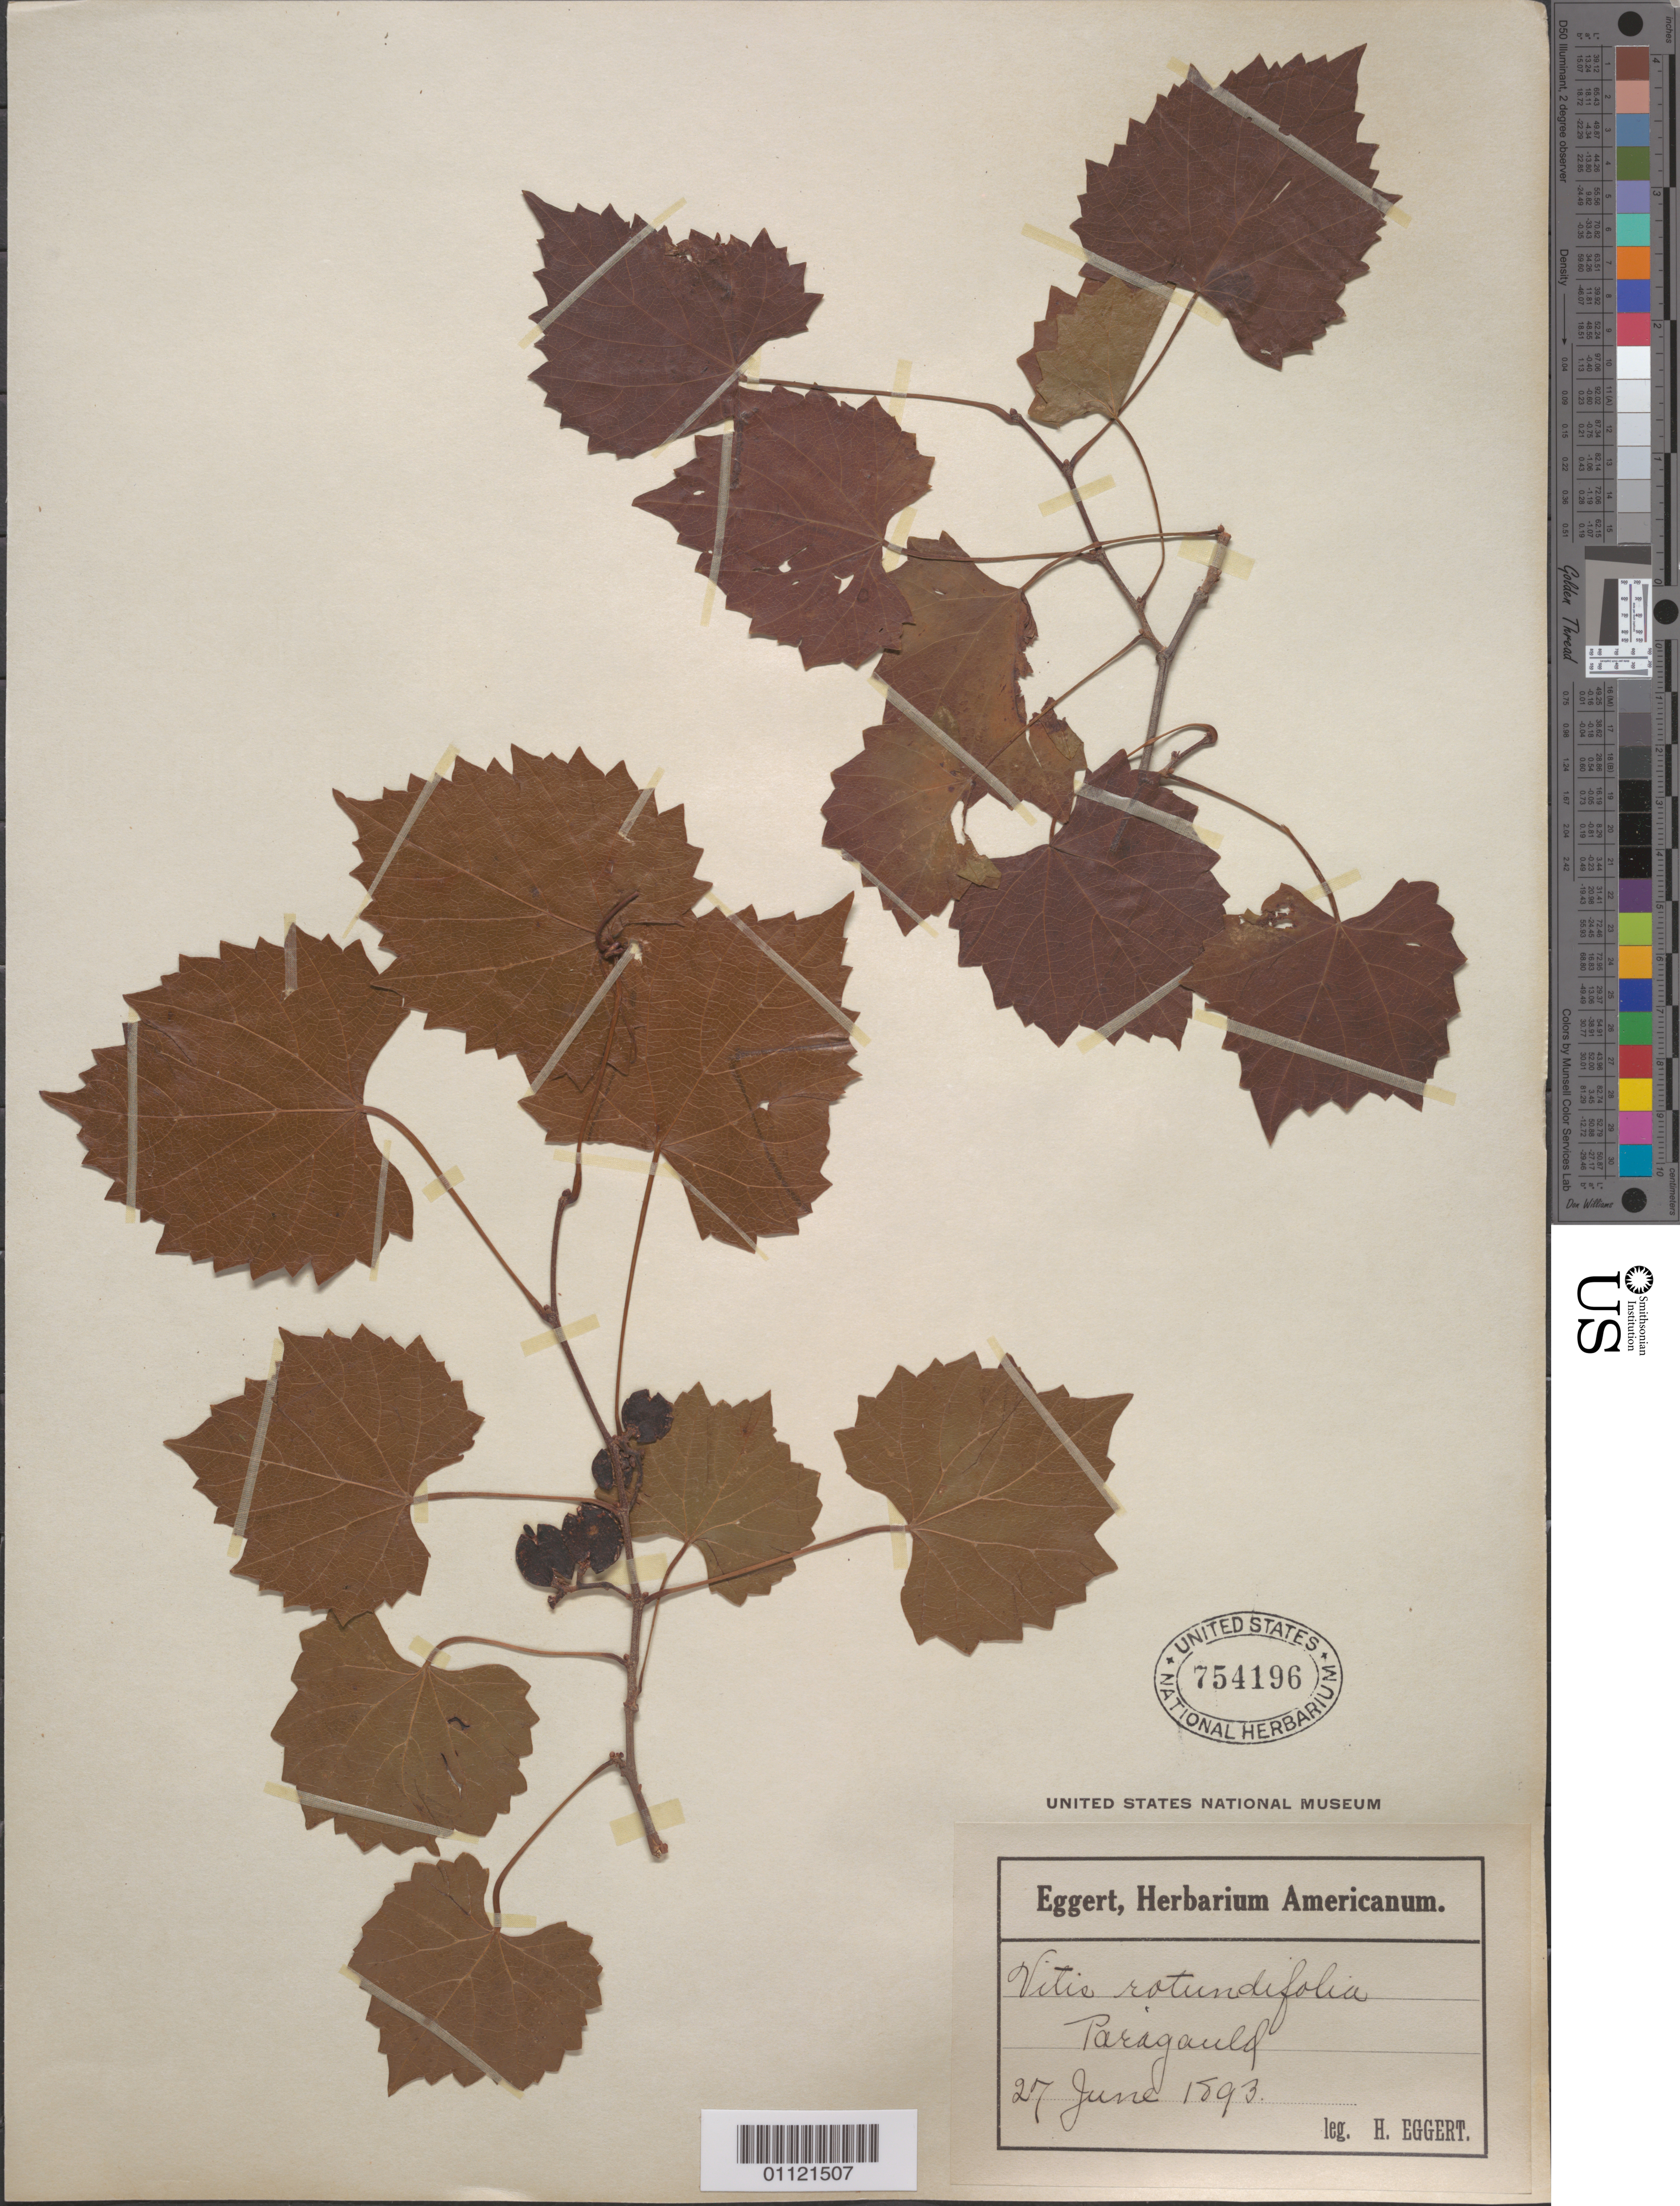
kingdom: Plantae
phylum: Tracheophyta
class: Magnoliopsida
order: Vitales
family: Vitaceae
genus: Vitis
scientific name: Vitis rotundifolia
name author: Michx.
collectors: H. Eggert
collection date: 1893-06-27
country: United States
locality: Paeagauld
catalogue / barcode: US 754196